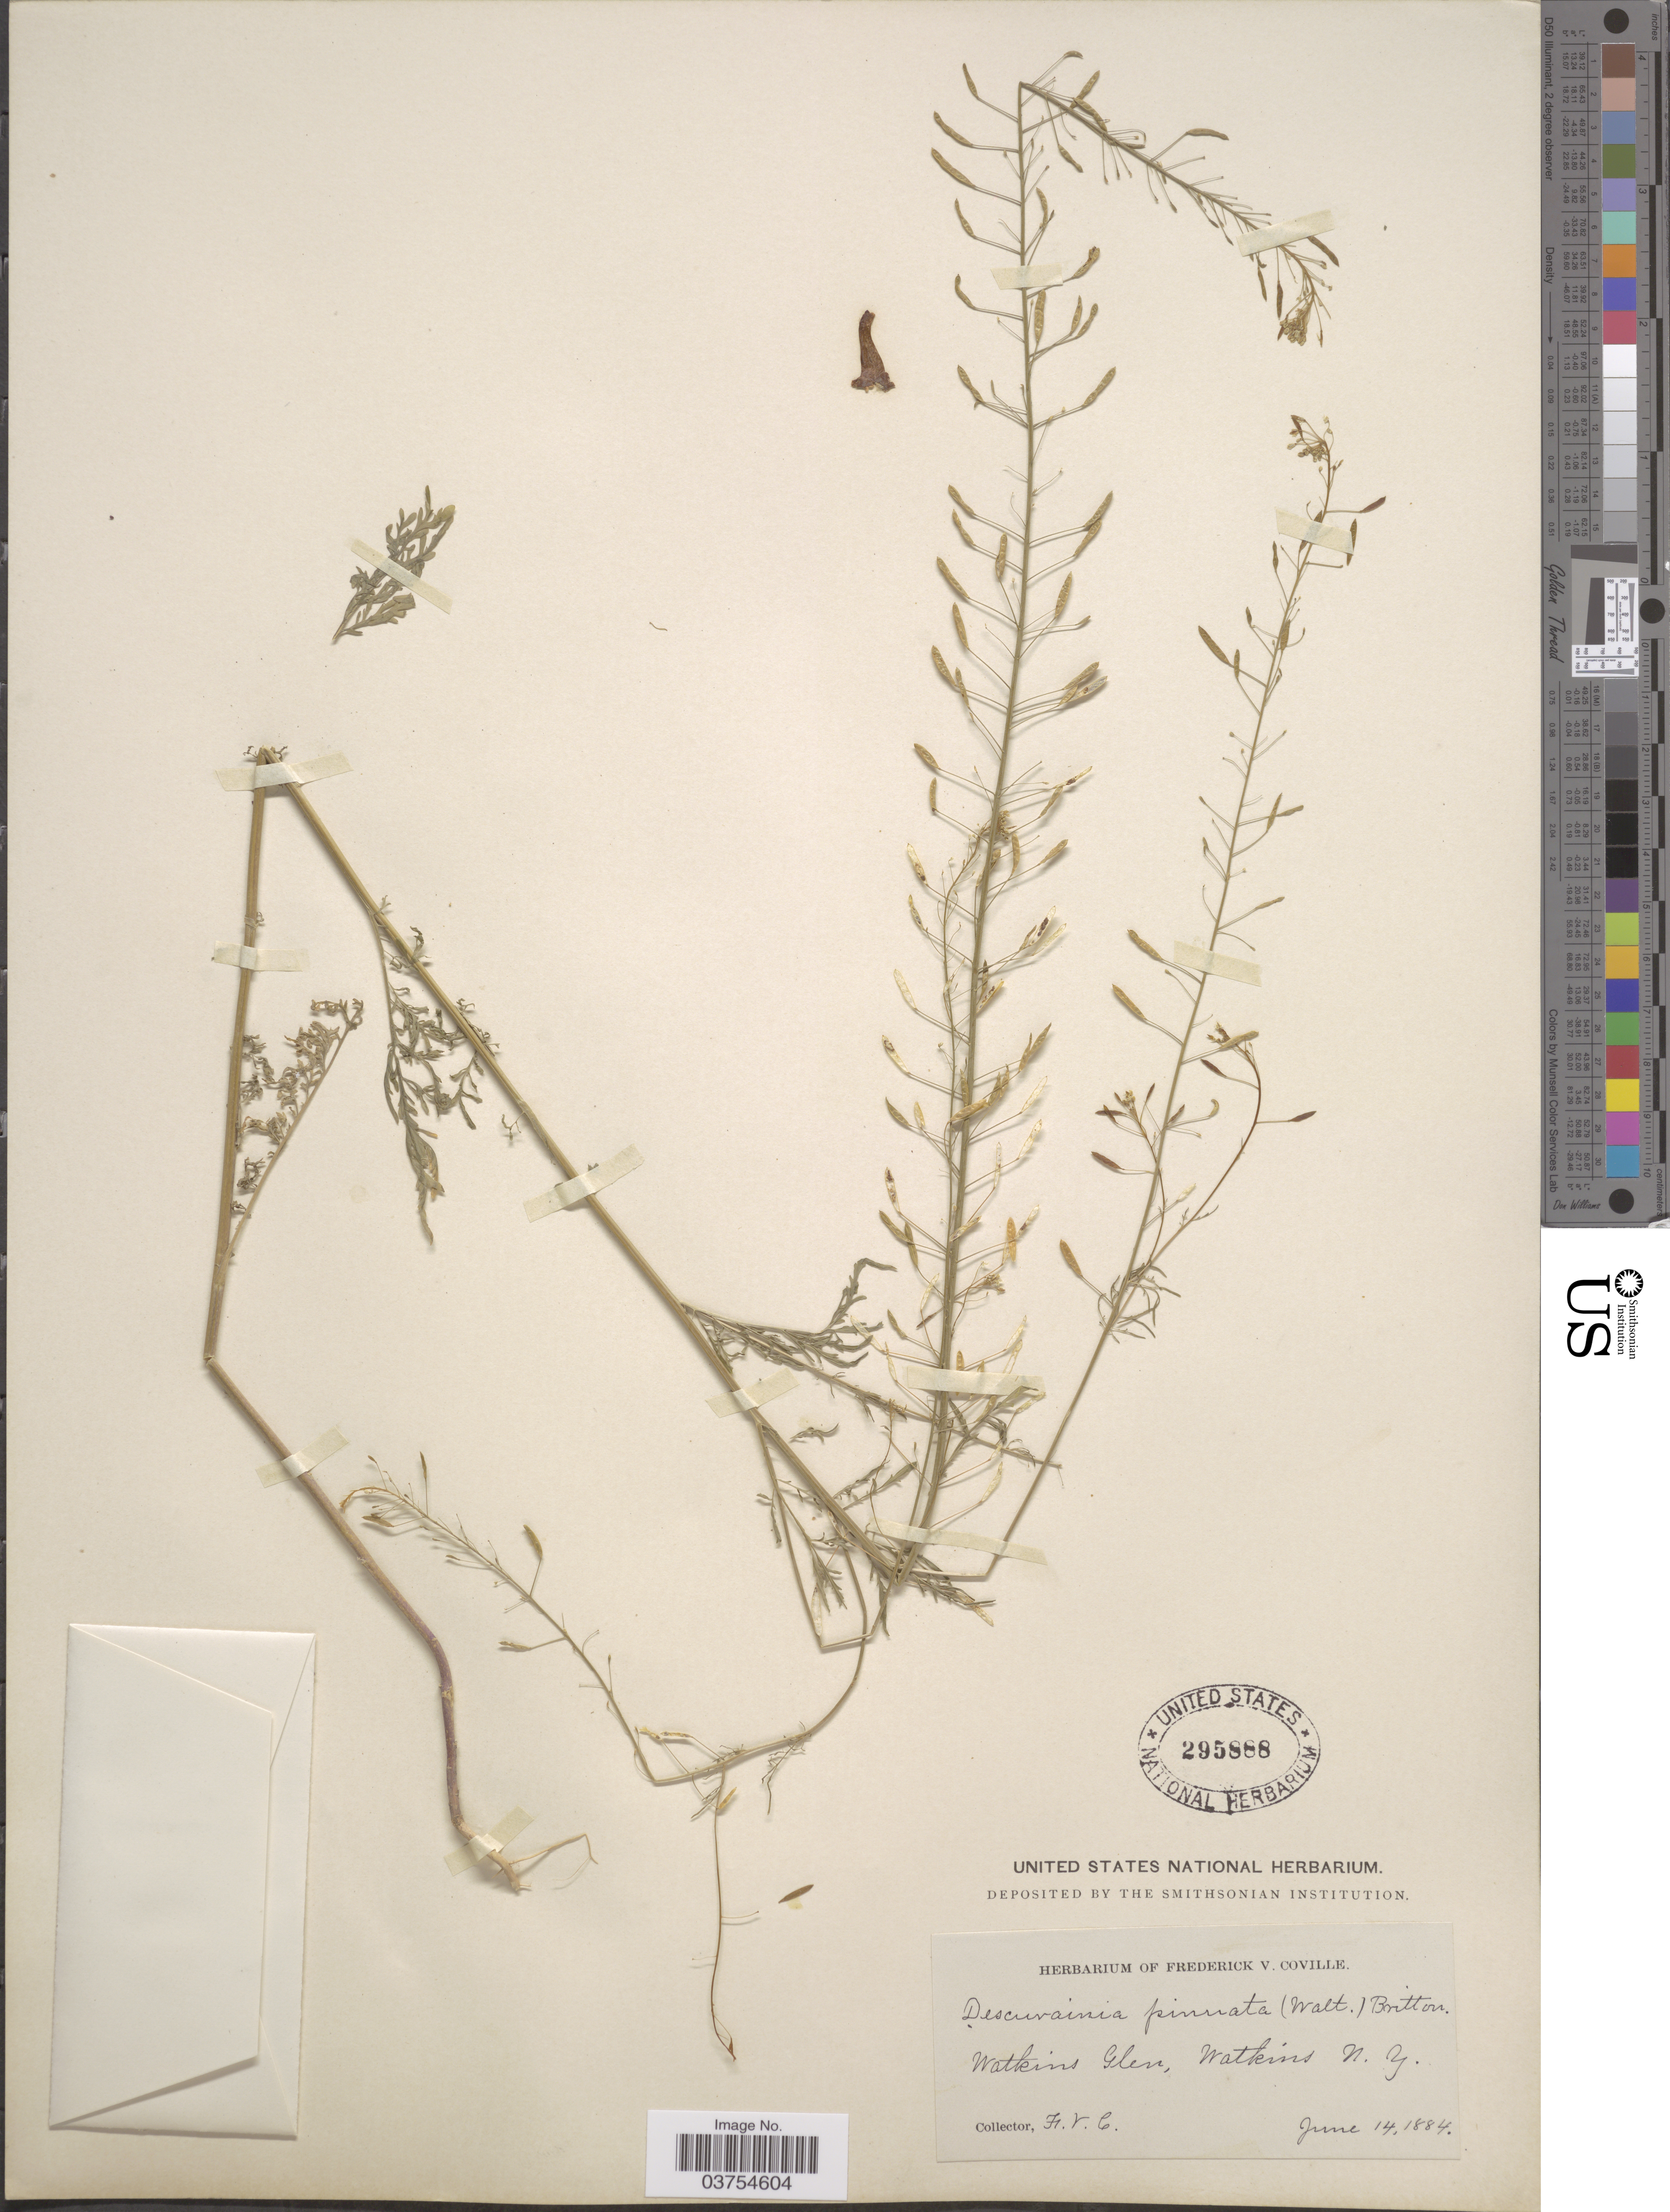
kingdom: Plantae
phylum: Tracheophyta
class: Magnoliopsida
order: Brassicales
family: Brassicaceae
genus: Descurainia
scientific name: Descurainia pinnata var. brachycarpa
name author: (Richardson) Fernald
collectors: F. V. Coville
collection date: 1884-06-14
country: United States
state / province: New York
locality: Watkins Glen.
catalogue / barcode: US 295888